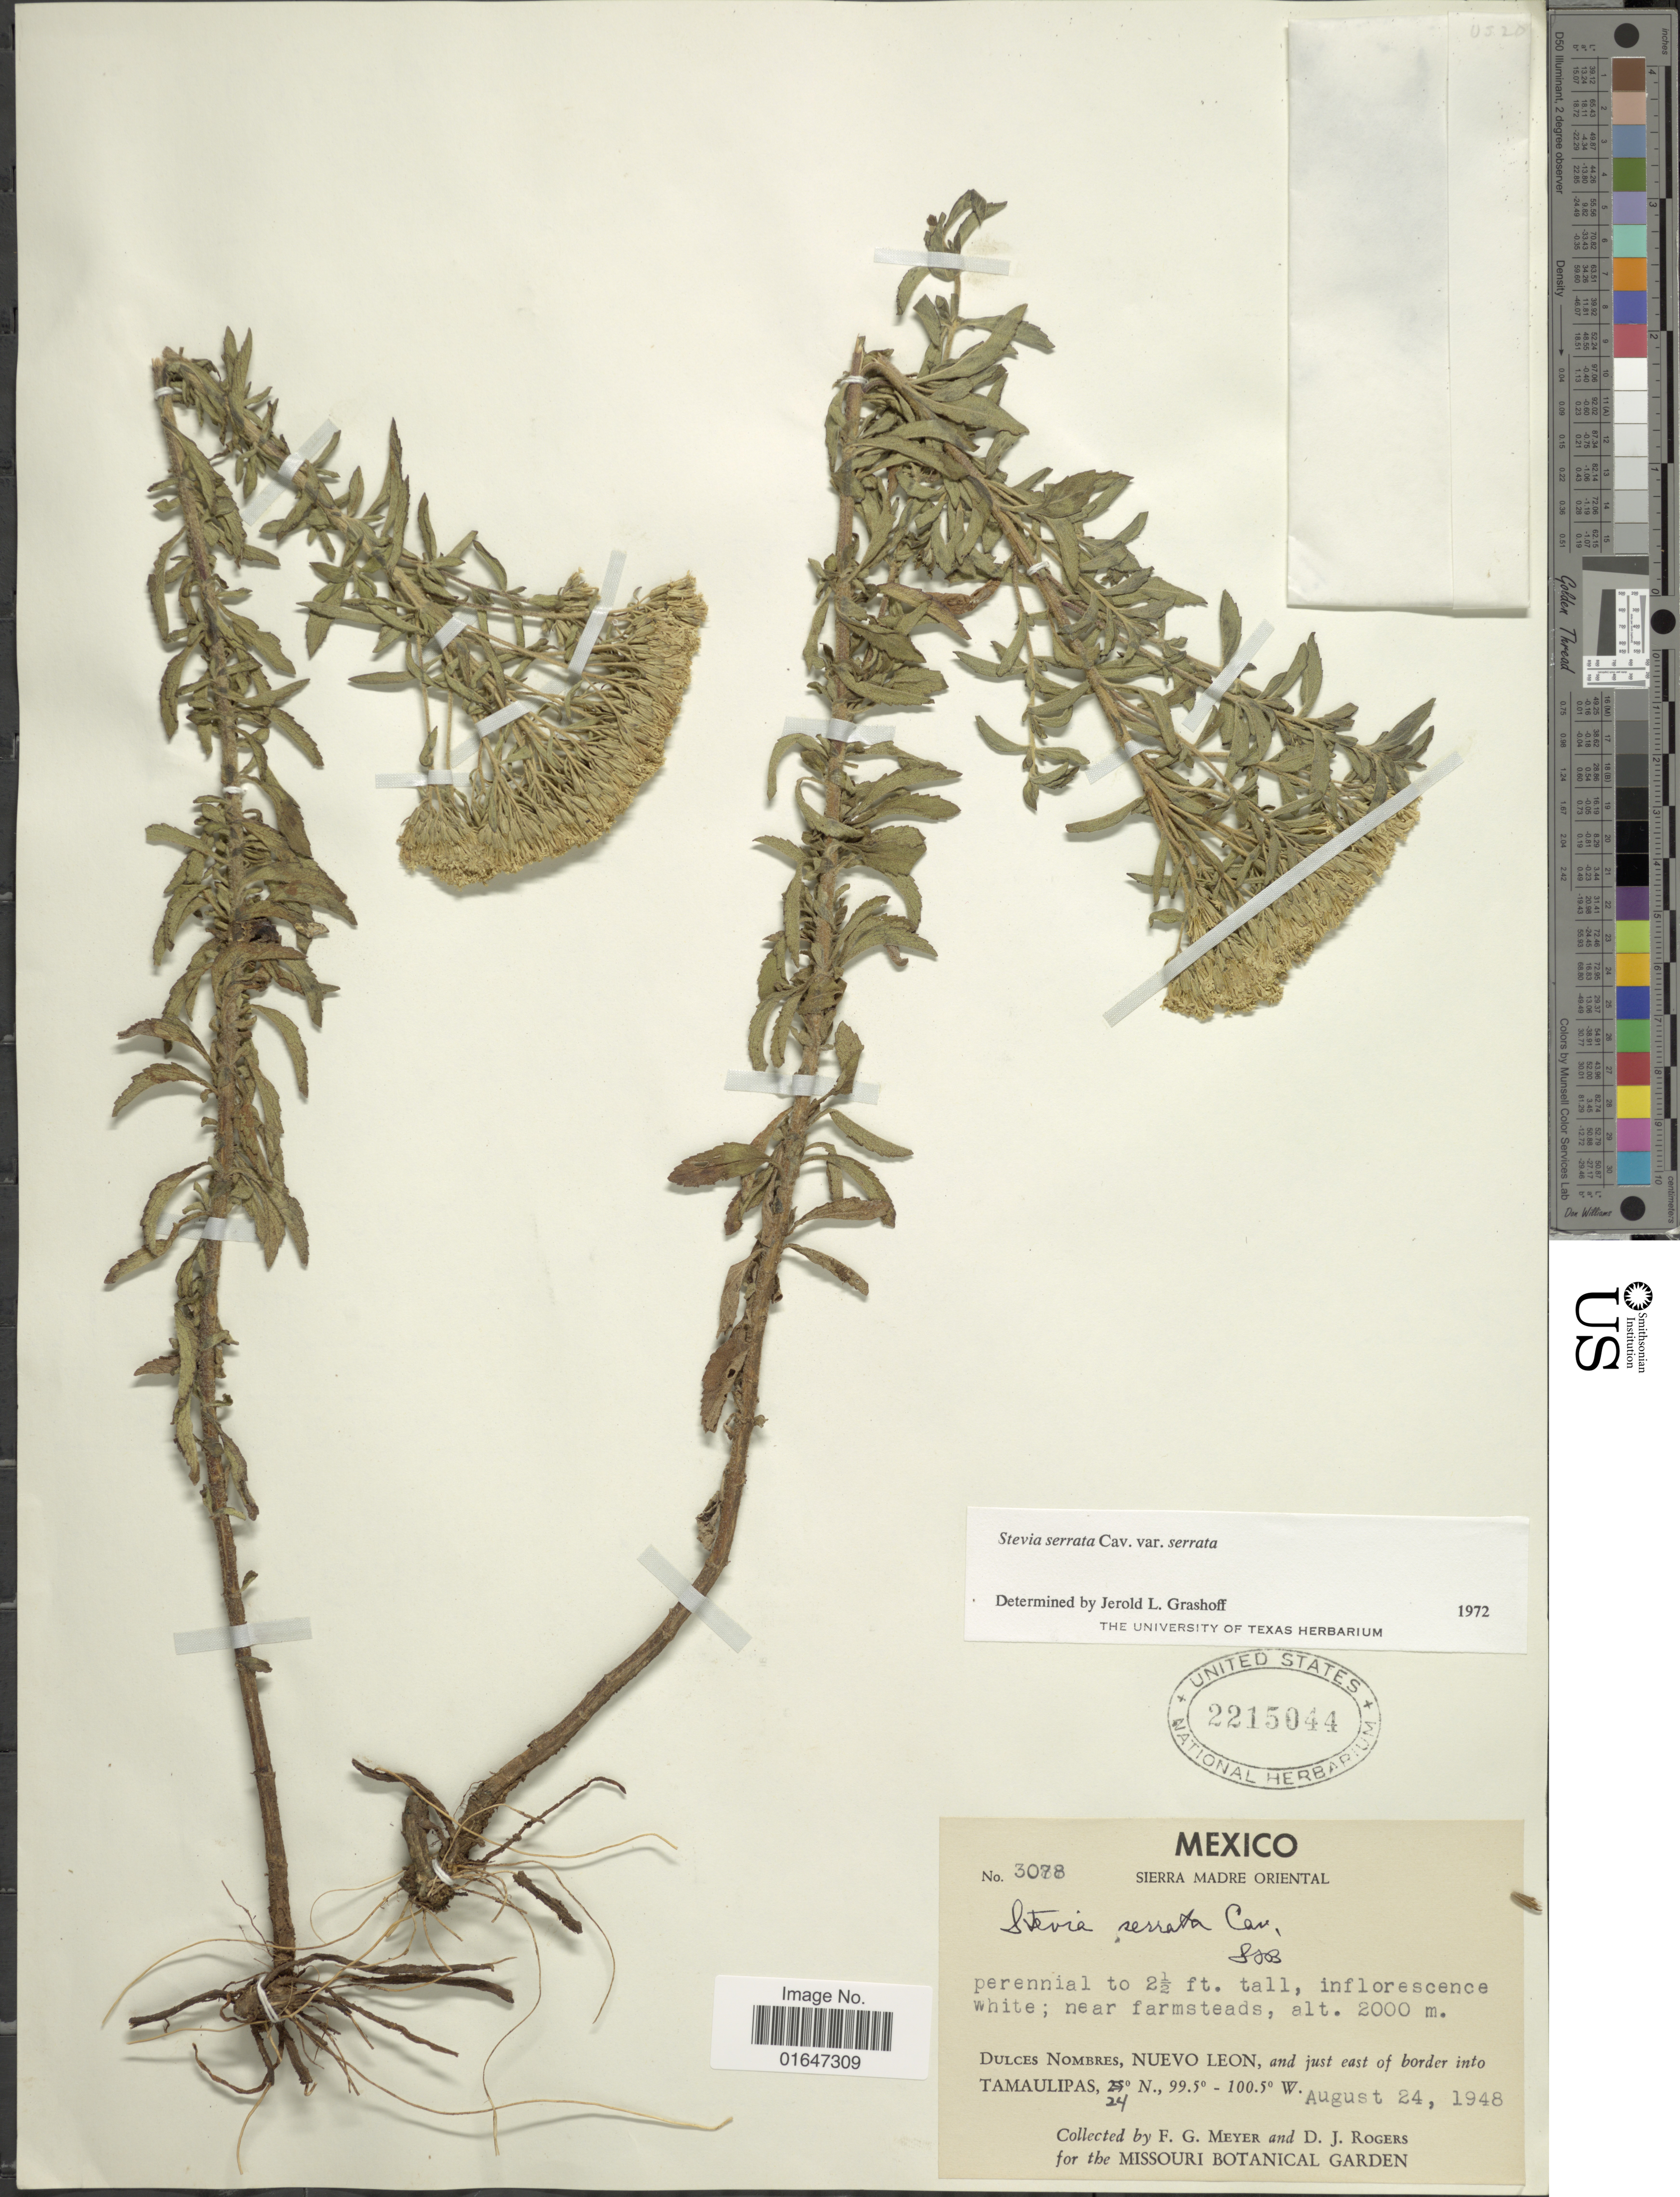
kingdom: Plantae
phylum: Tracheophyta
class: Magnoliopsida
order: Asterales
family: Asteraceae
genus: Stevia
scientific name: Stevia serrata var. serrata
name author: Cav.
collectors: F. G. Meyer & D. J. Rogers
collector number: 3078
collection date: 1948-08-24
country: Mexico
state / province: Tamaulipas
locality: Sierra Madre Oriental, Dulces Nombres, Nuevo Leon, and just east of border into Tamaulipas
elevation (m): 2000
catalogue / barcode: US 2215044